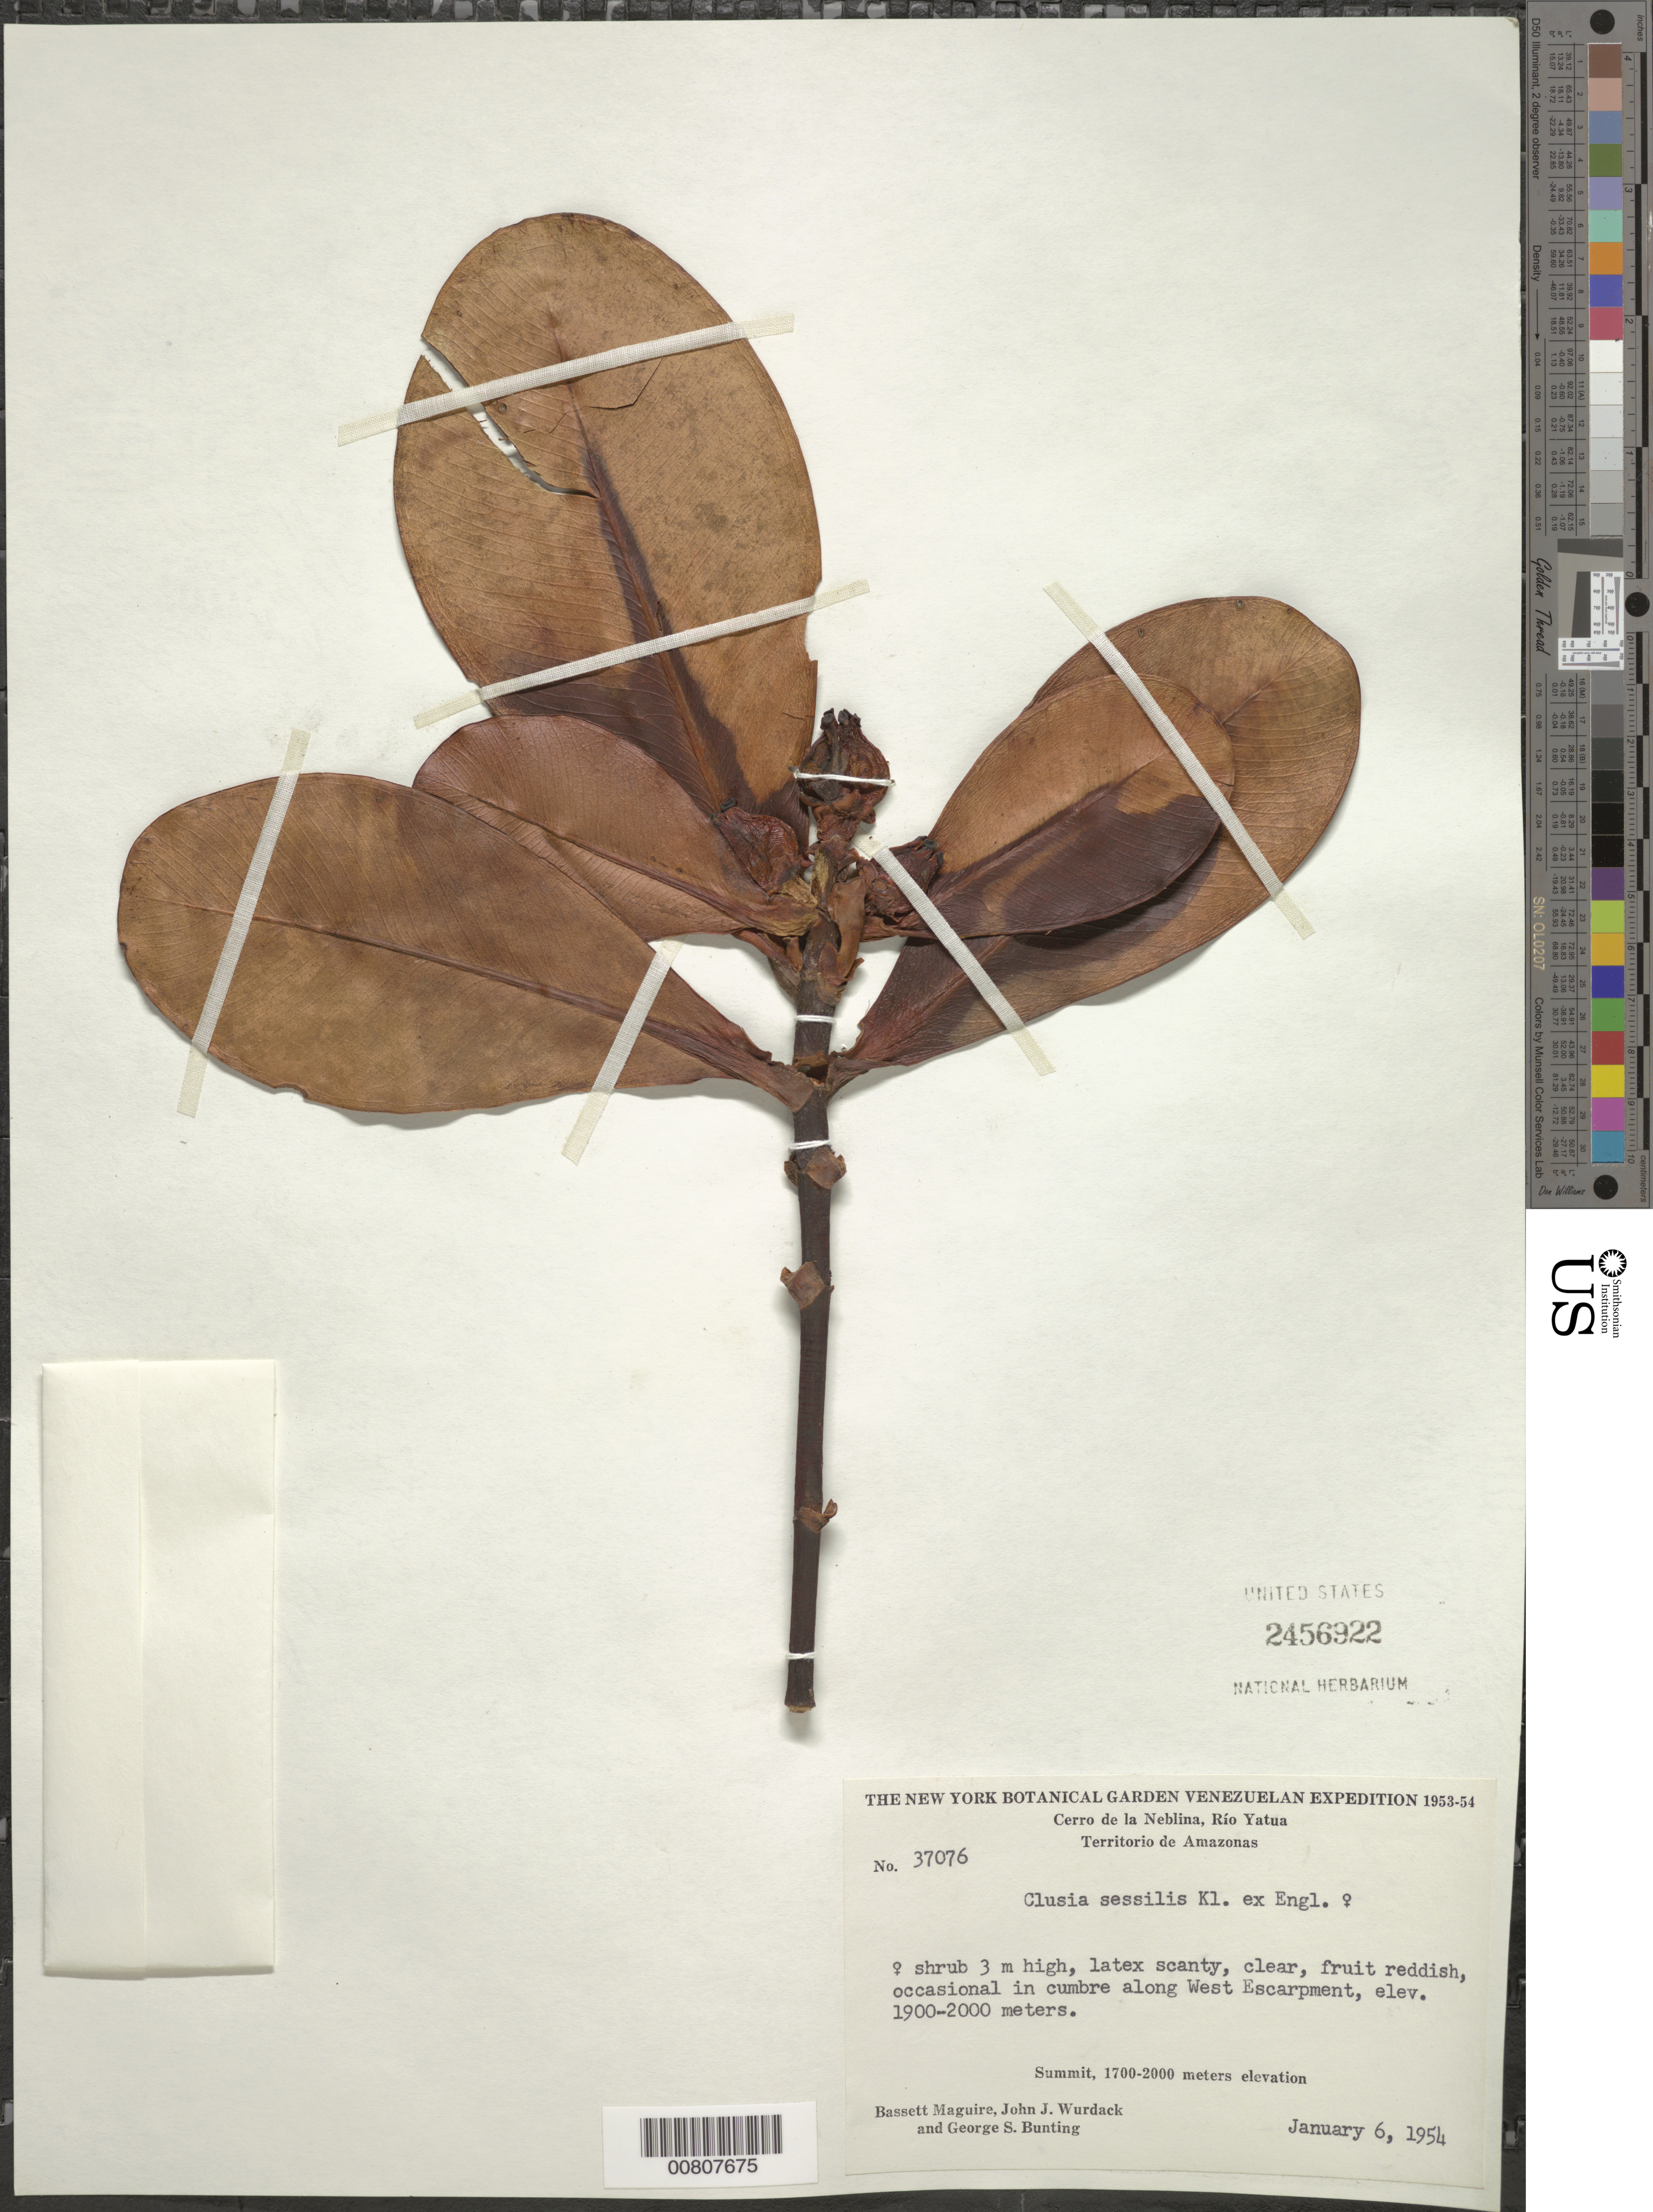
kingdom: Plantae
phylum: Tracheophyta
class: Magnoliopsida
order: Malpighiales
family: Clusiaceae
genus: Clusia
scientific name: Clusia sessilis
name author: Klotzsch ex Engl.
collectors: B. Maguire, J. J. Wurdack & G. S. Bunting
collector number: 37076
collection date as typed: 6-Jan-54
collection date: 1954-01-06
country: Venezuela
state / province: Amazonas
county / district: Río Negro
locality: Cerro de la Neblina, Río Yatua, W escarpment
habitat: Cumbre along West Escarpment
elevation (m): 1900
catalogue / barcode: US 2456922